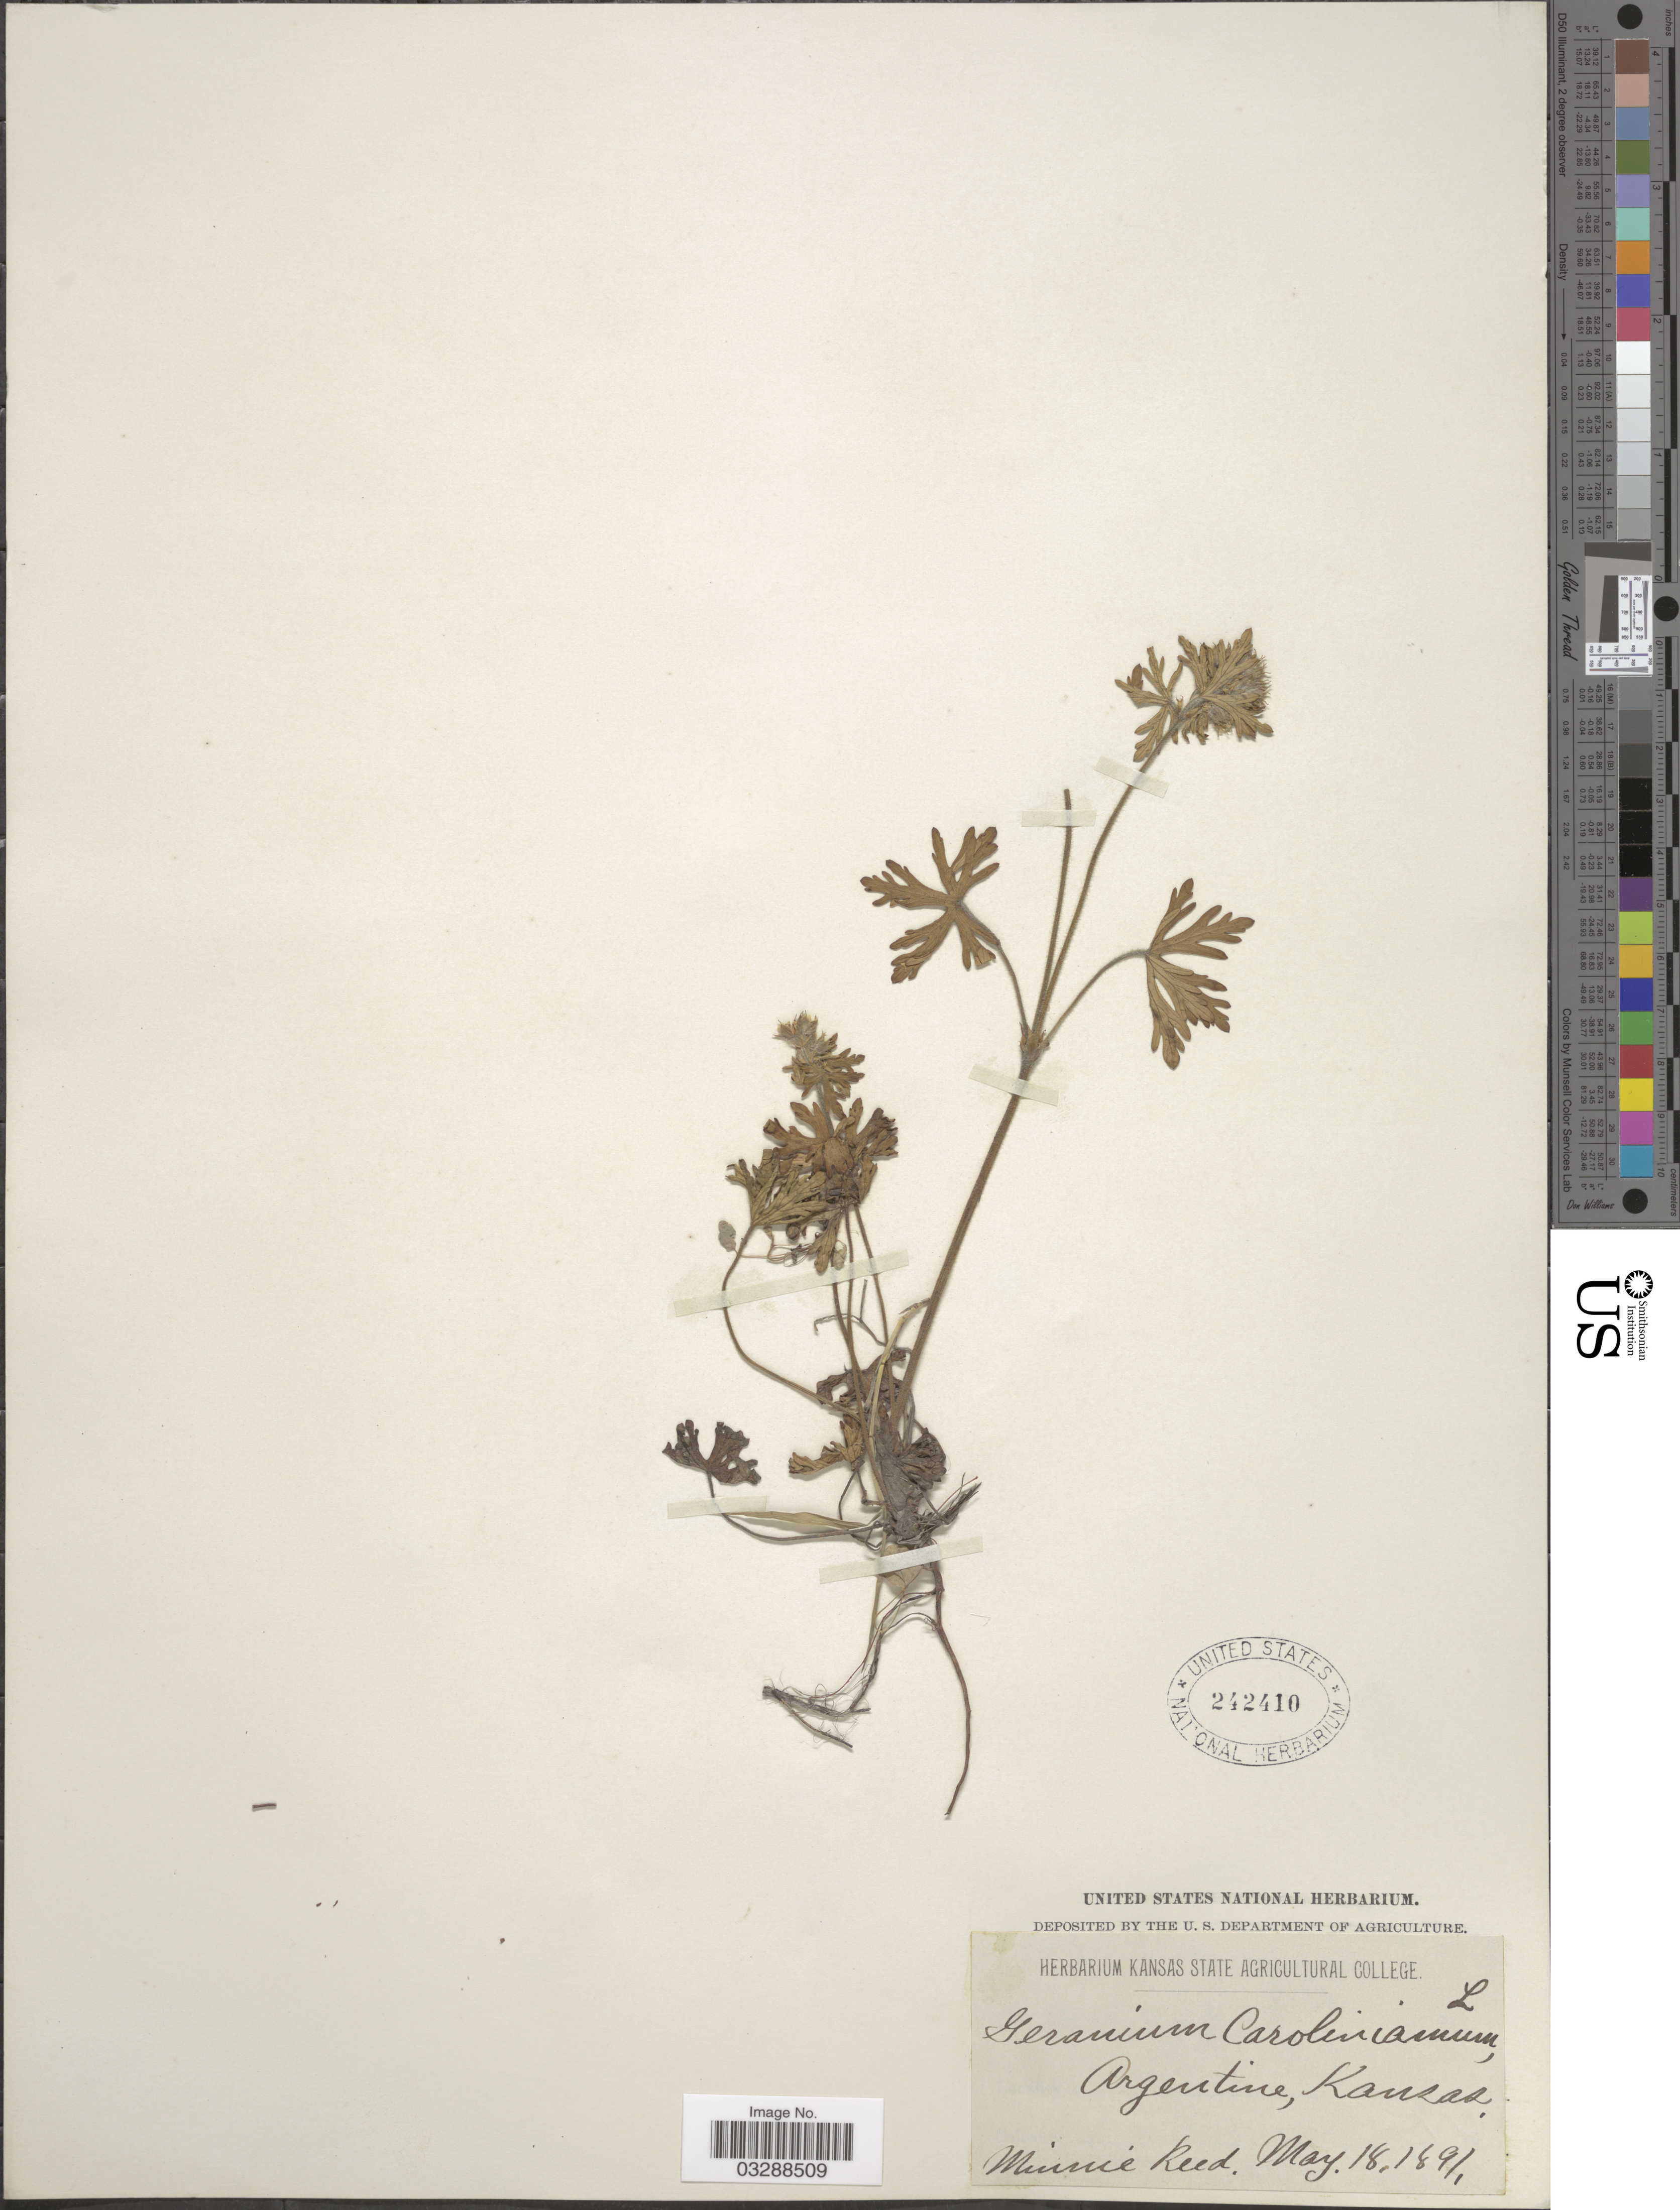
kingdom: Plantae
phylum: Tracheophyta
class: Magnoliopsida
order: Geraniales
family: Geraniaceae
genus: Geranium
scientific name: Geranium carolinianum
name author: L.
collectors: M. Reed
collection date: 1891-05-18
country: United States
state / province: Kansas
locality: Argentine.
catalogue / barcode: US 242410